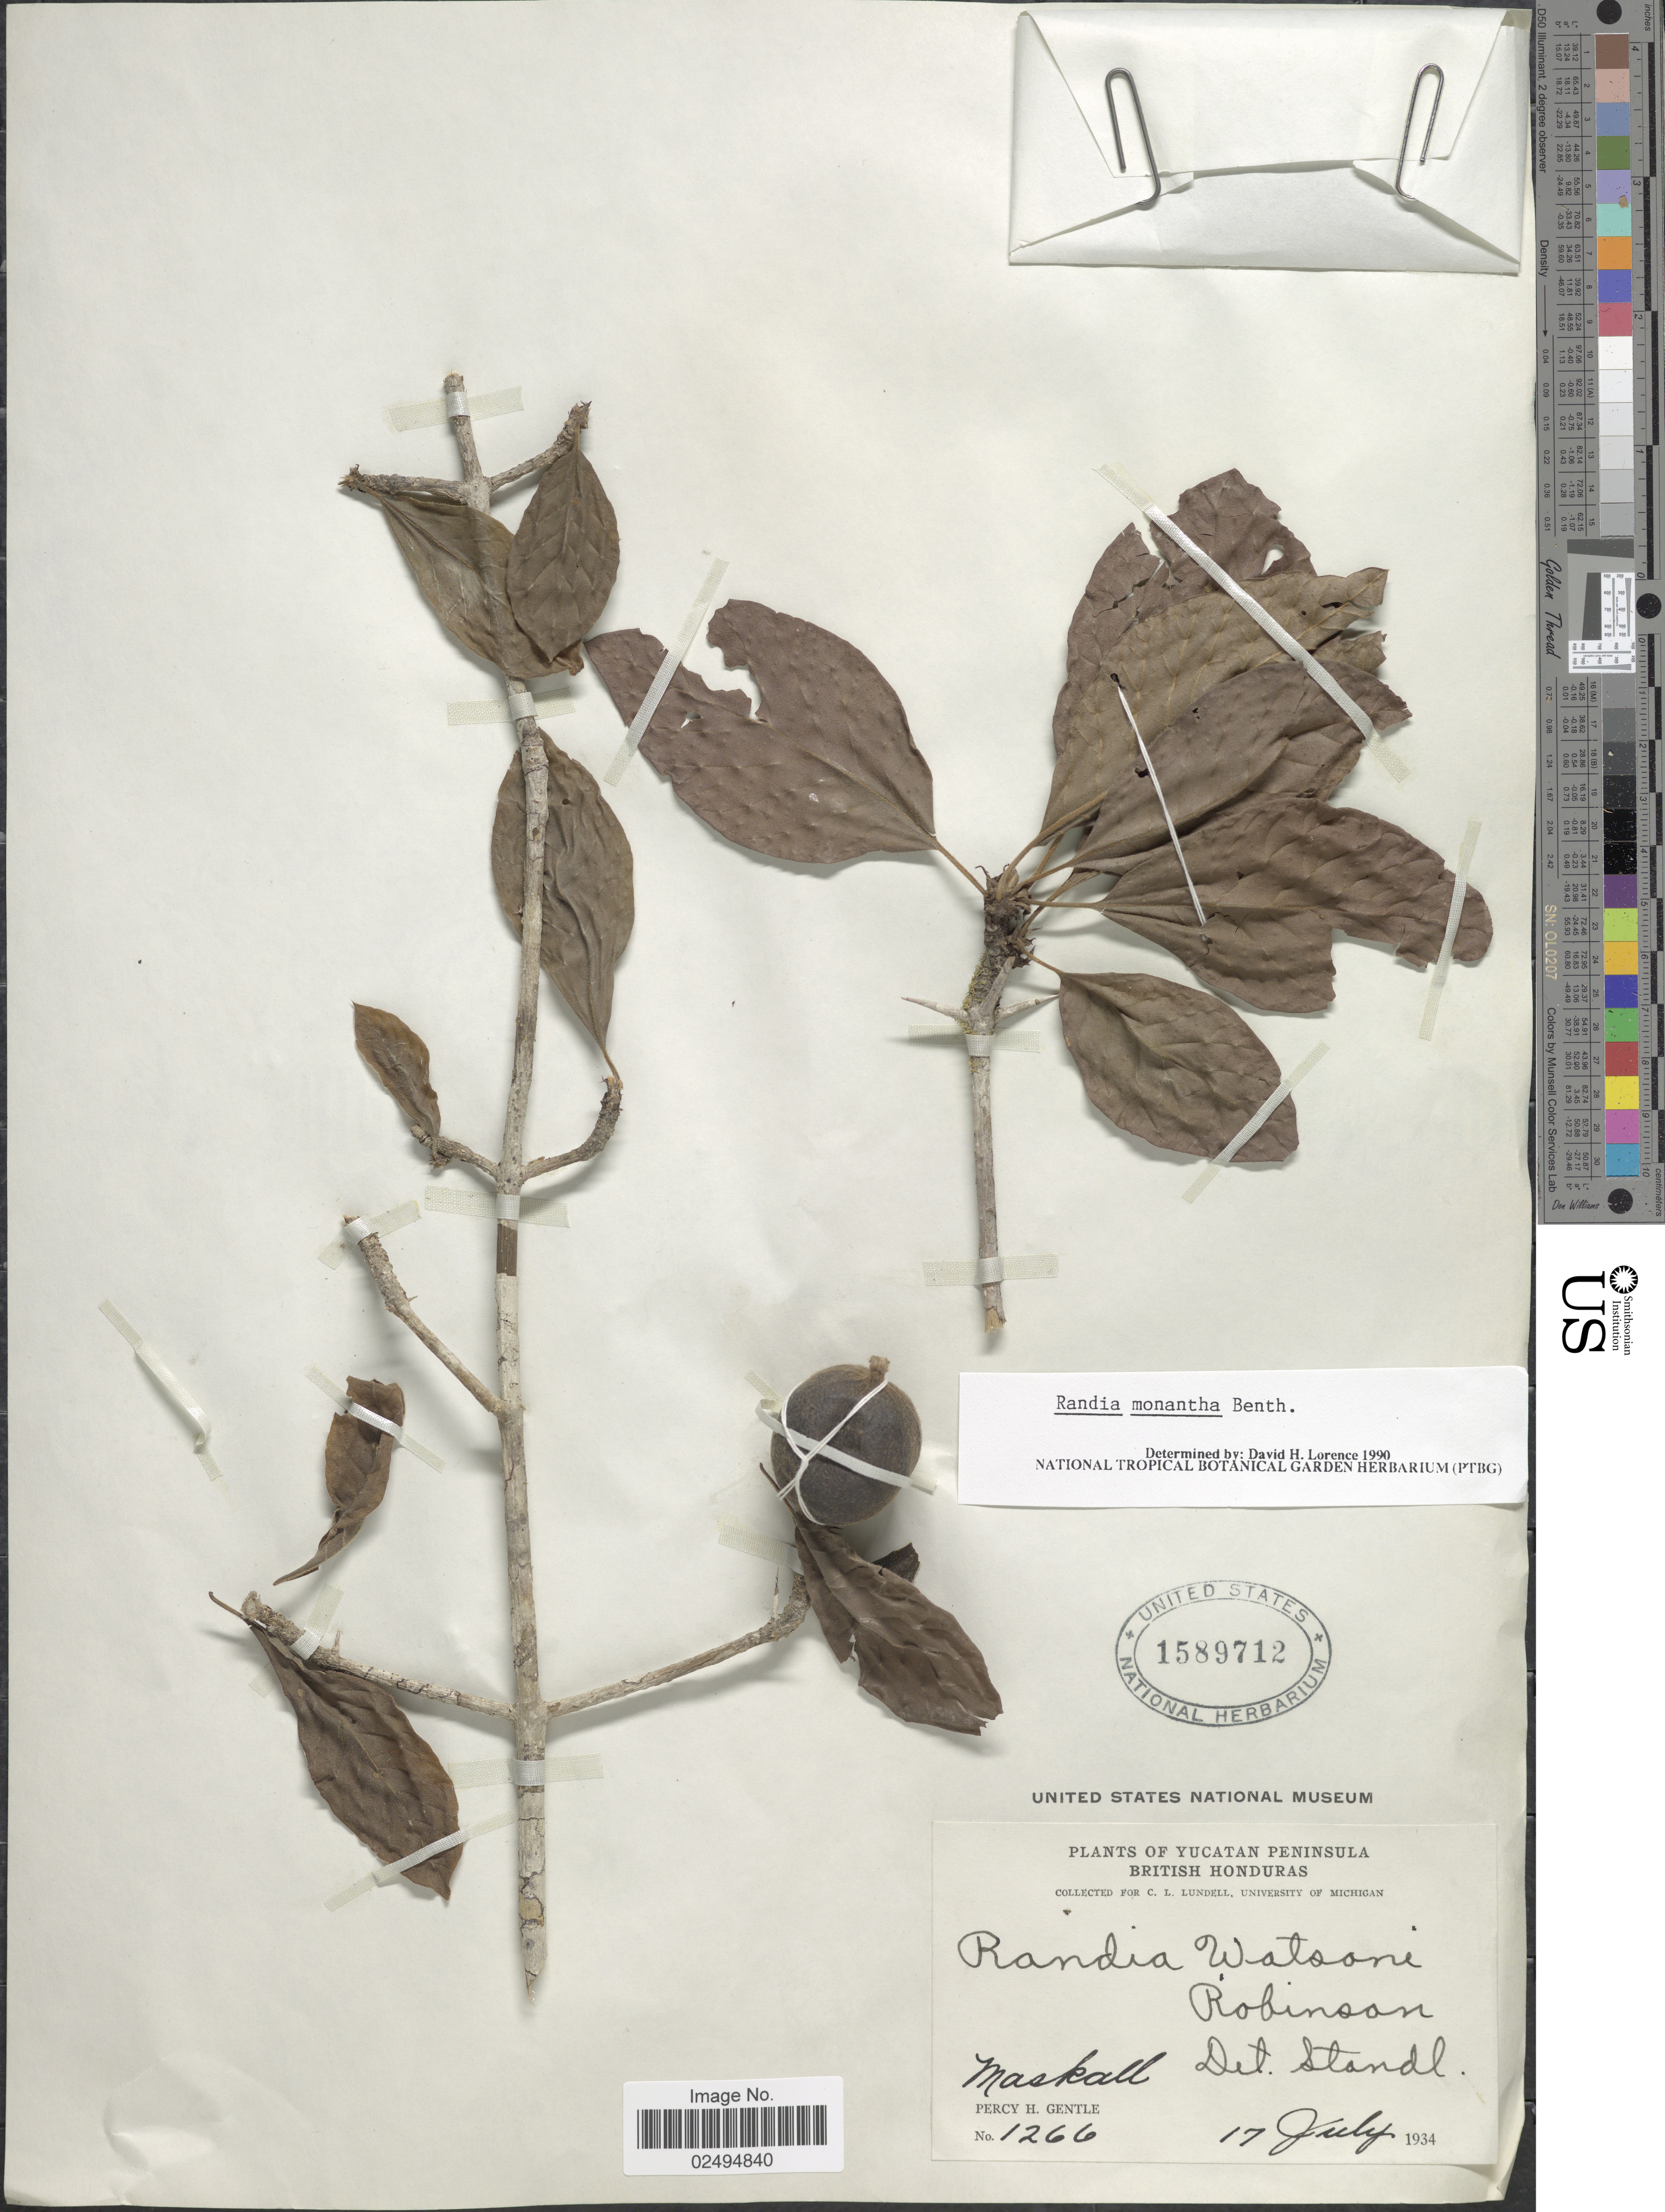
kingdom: Plantae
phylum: Tracheophyta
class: Magnoliopsida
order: Gentianales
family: Rubiaceae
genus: Randia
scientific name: Randia monantha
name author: Benth.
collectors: P. H. Gentle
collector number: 1266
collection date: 1934-07-17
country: Belize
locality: Yucatan Peninsula, British Honduras, Maskall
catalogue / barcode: US 1589712